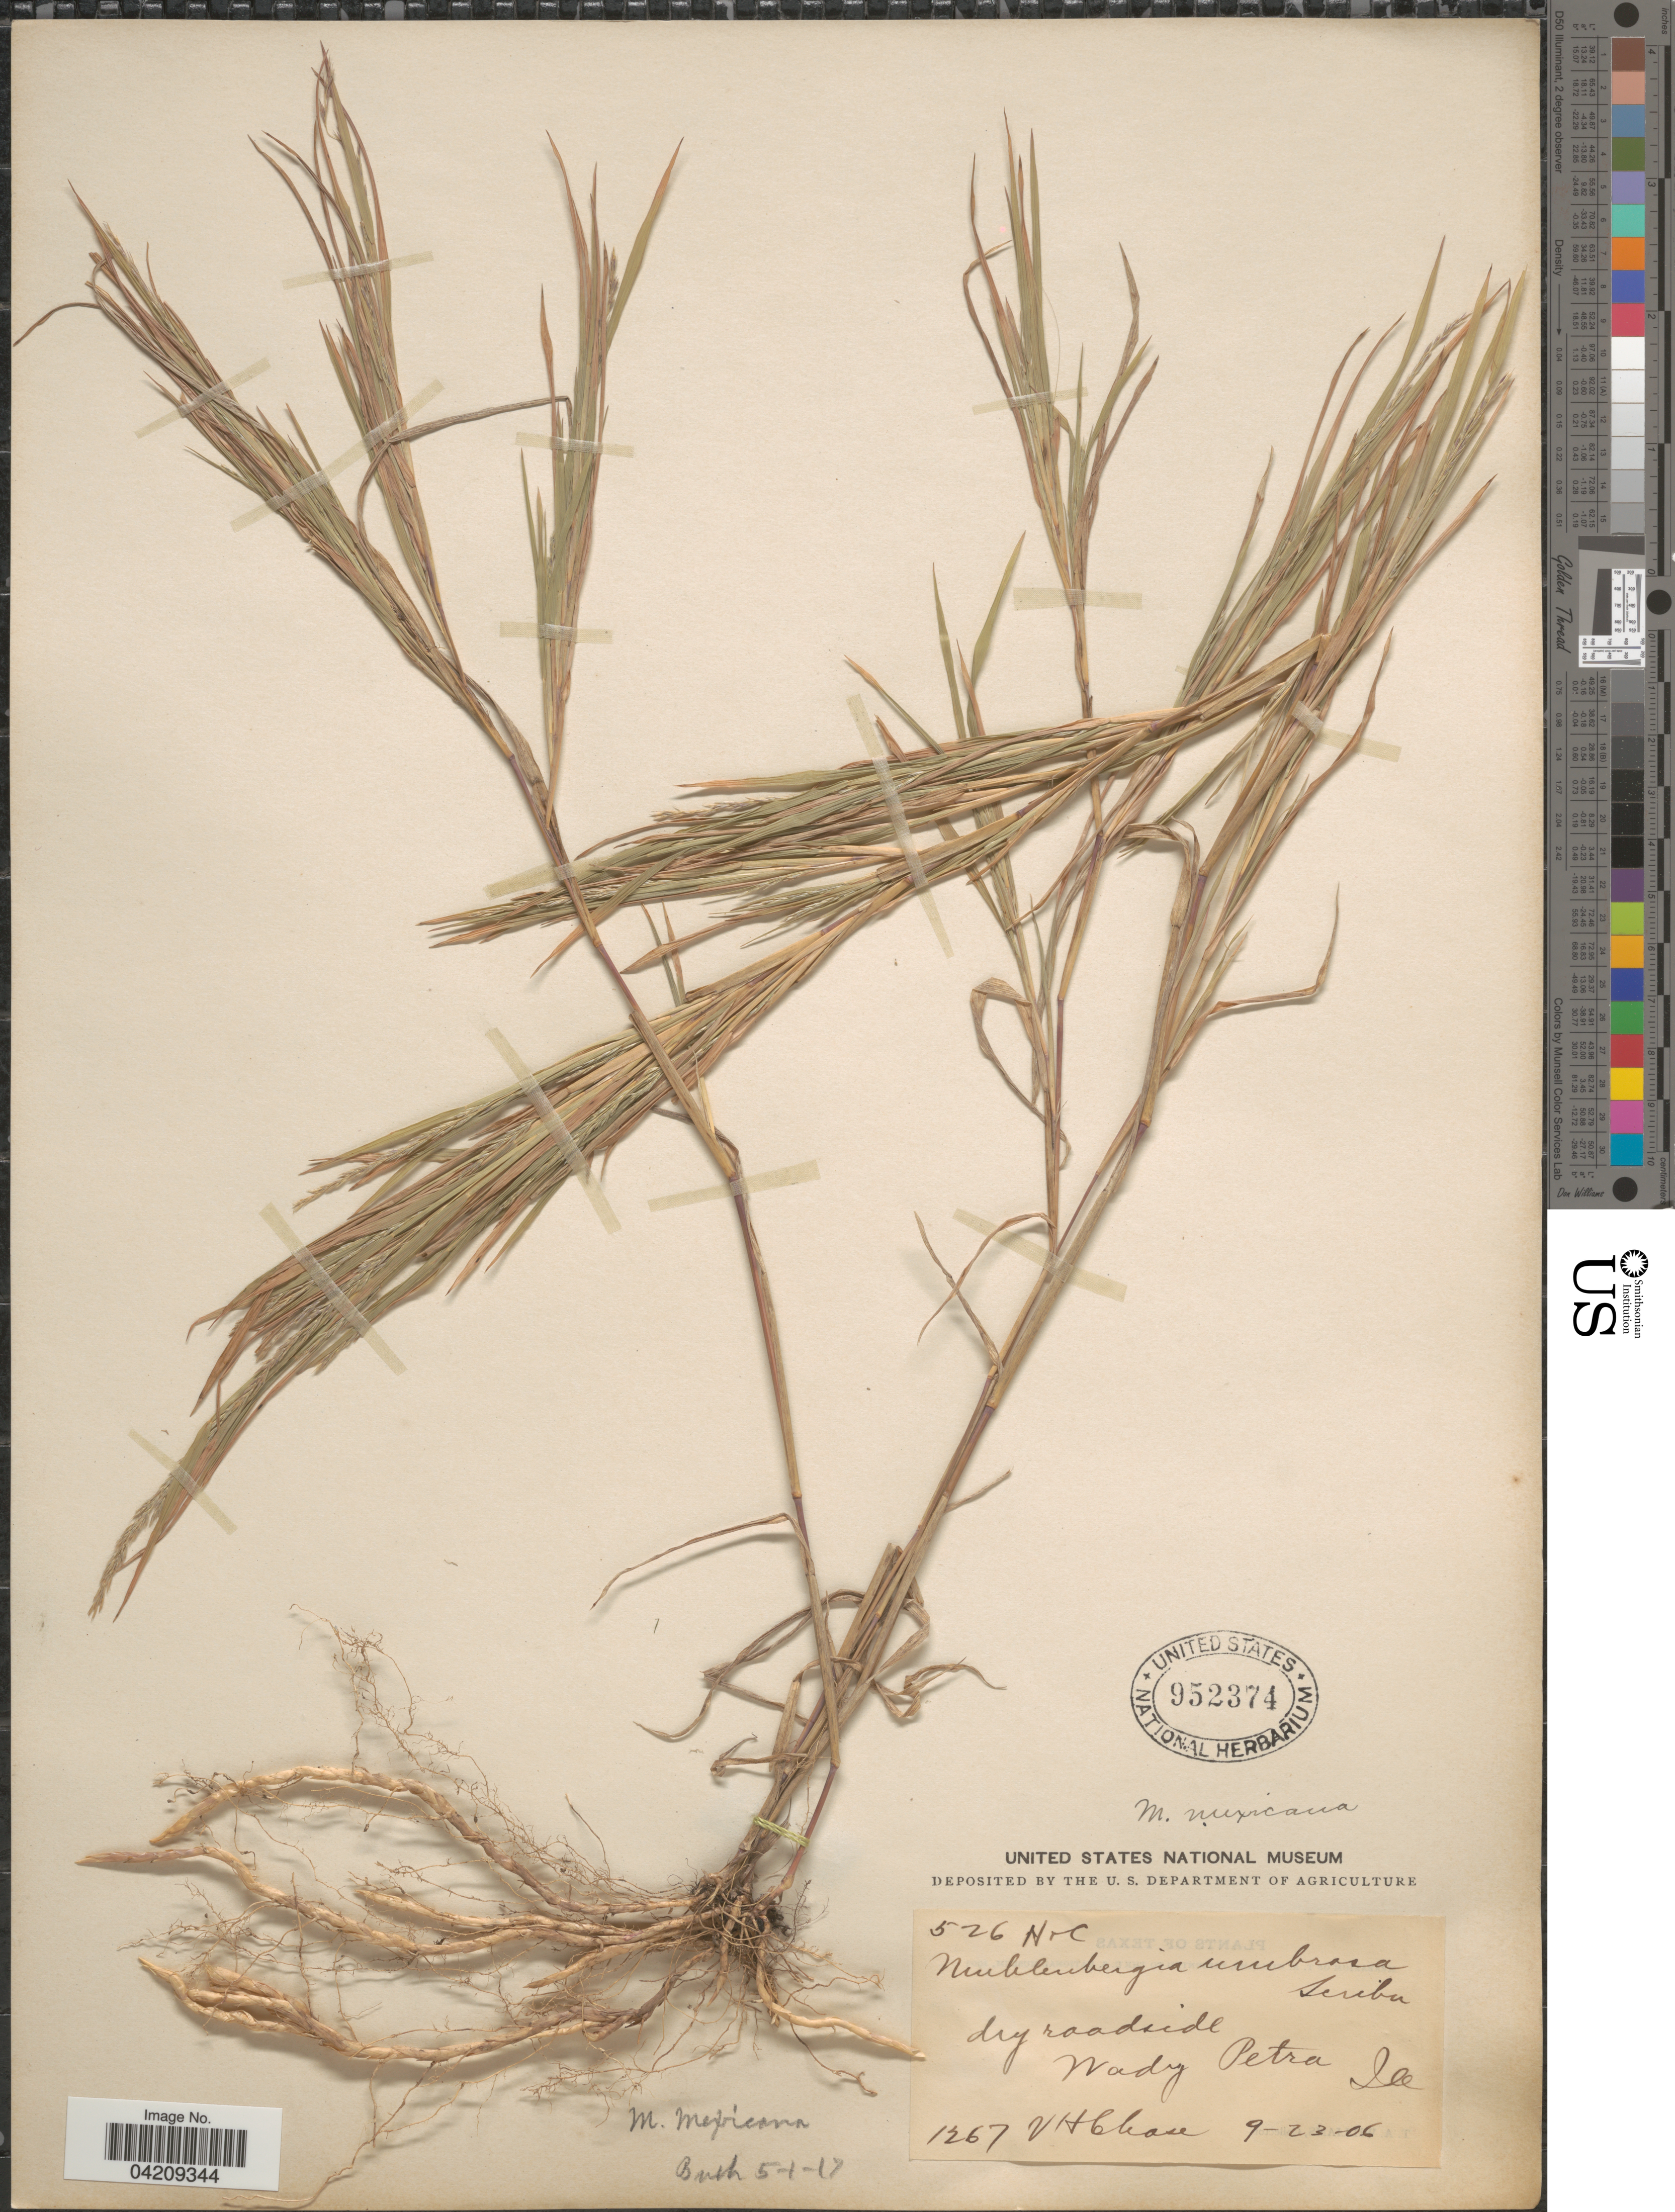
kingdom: Plantae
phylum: Tracheophyta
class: Liliopsida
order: Poales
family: Poaceae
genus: Muhlenbergia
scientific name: Muhlenbergia frondosa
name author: (Poir.) Fernald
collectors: V. H. Chase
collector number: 1267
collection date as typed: Transcribed d/m/y: 23/9/6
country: United States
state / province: Illinois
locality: Wady Petra.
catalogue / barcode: US 952374